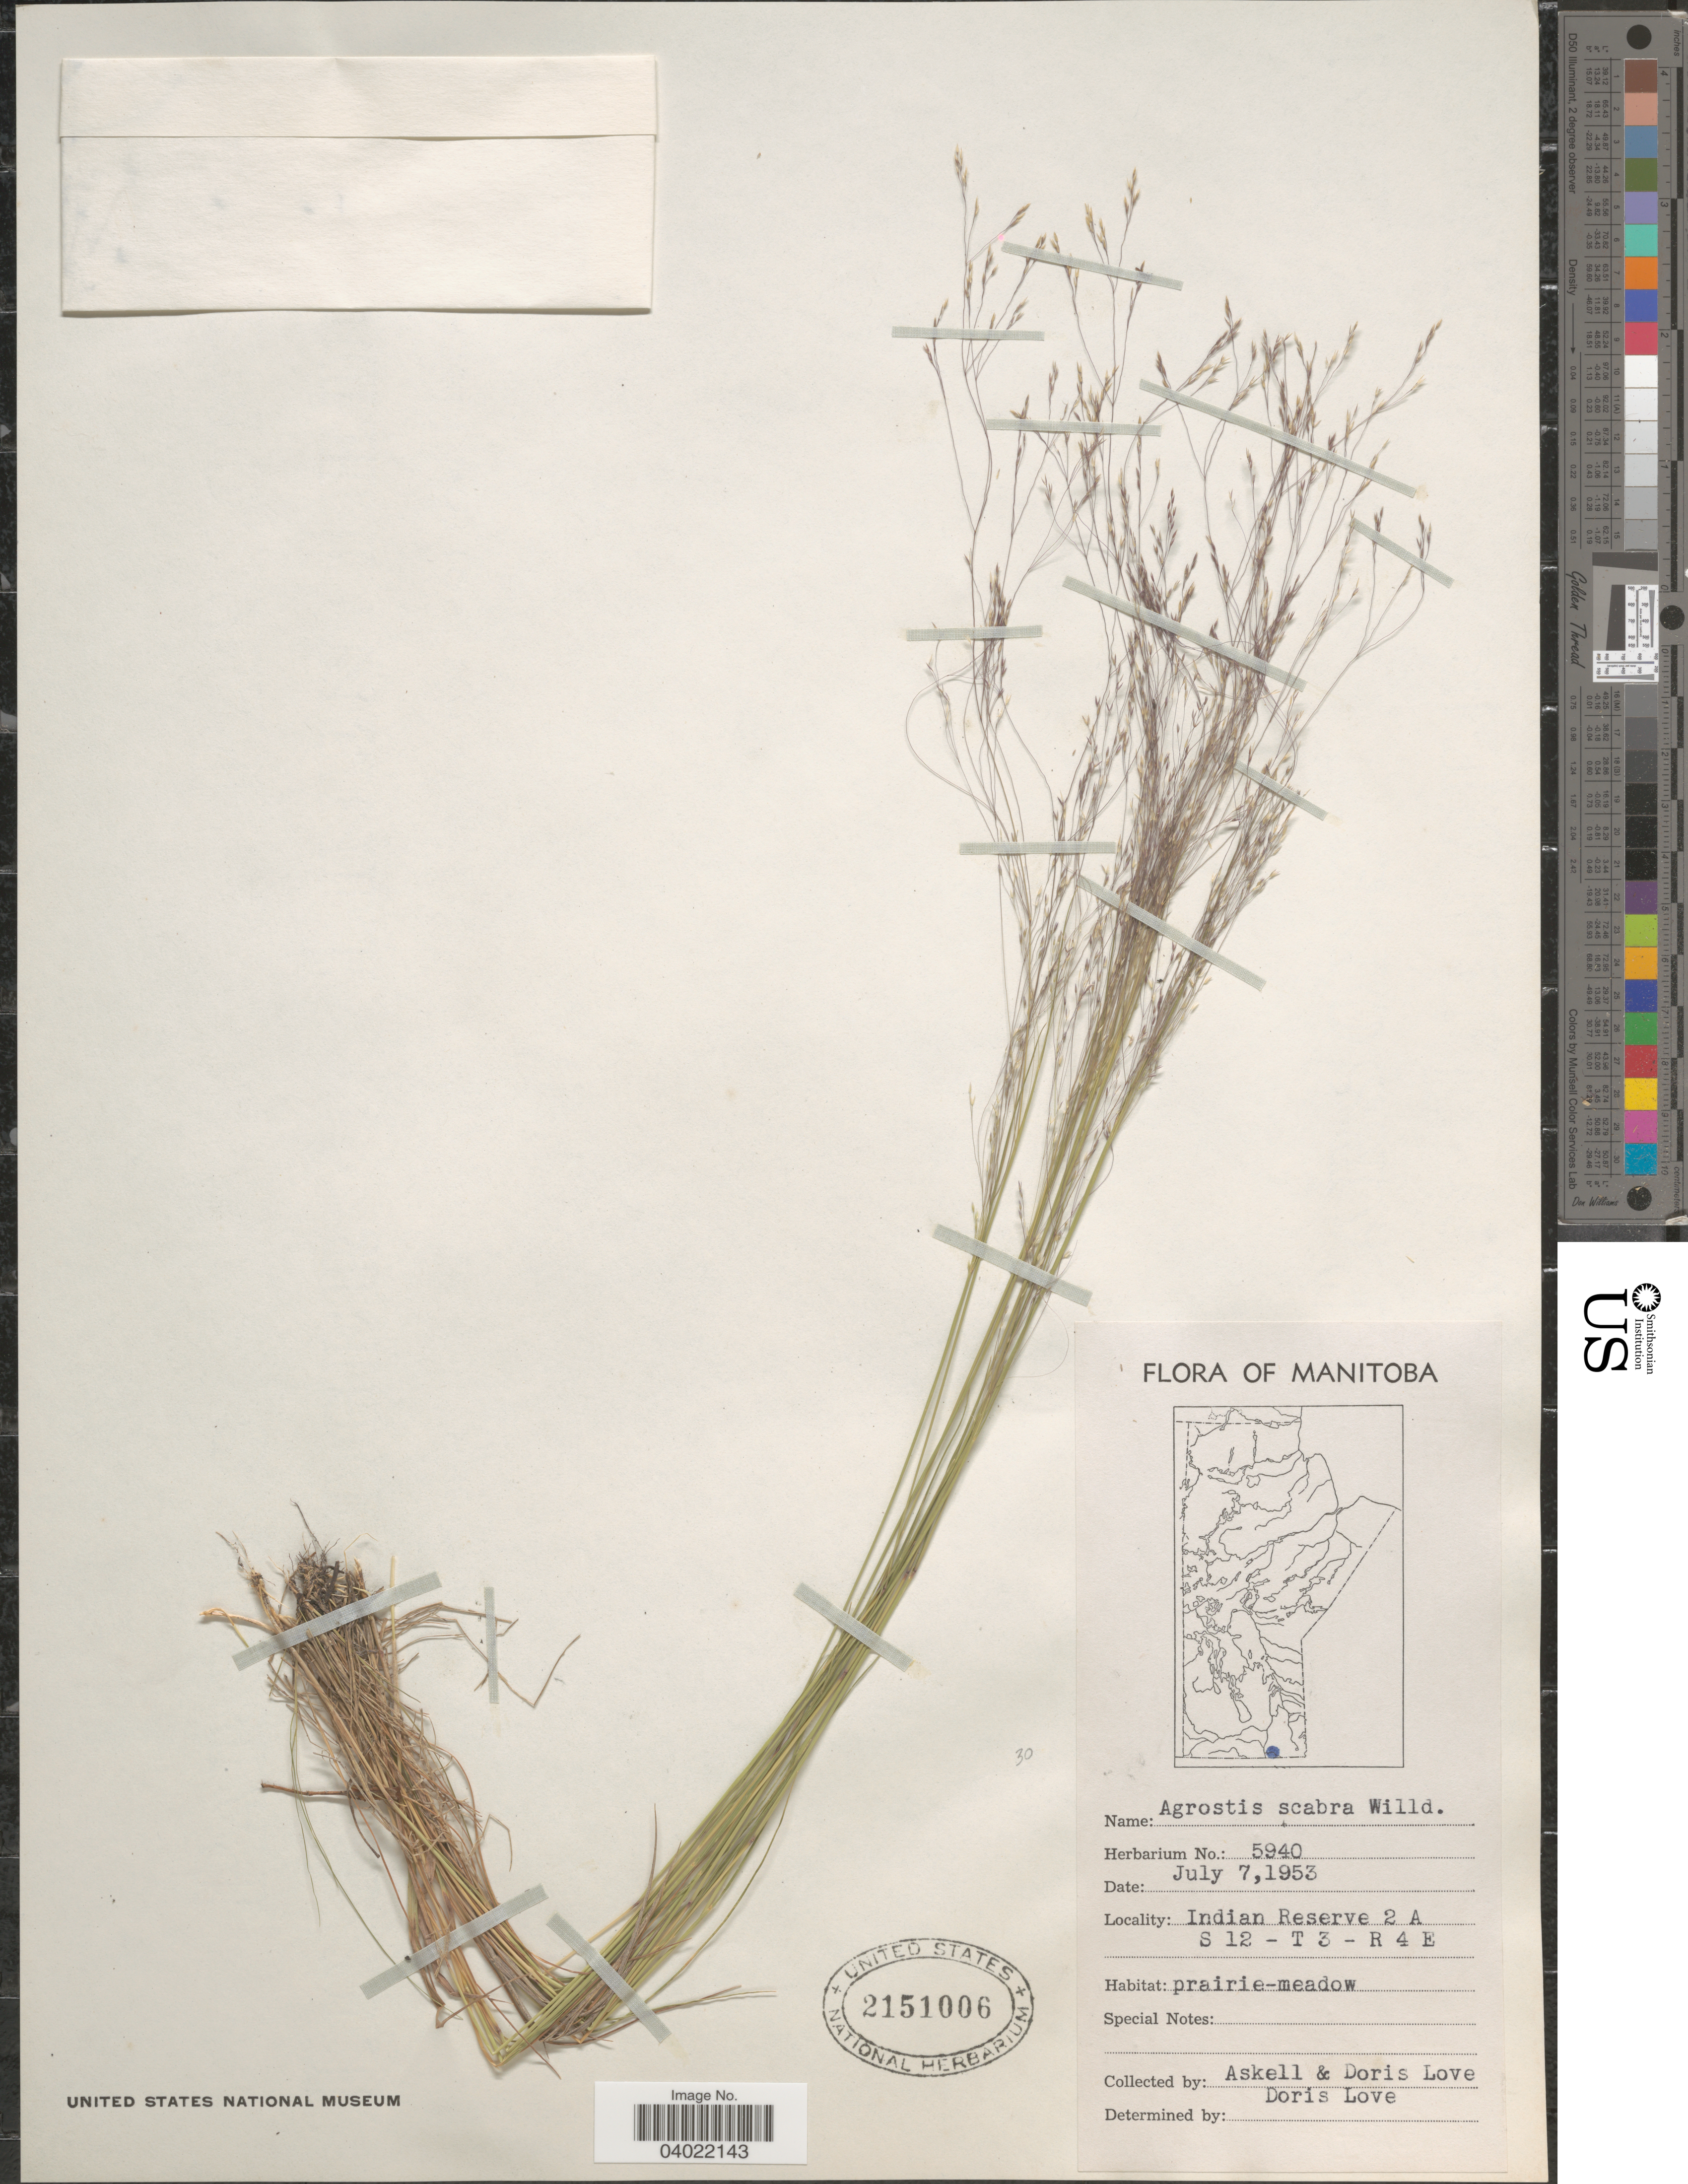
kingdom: Plantae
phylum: Tracheophyta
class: Liliopsida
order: Poales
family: Poaceae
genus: Agrostis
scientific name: Agrostis scabra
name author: Willd.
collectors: Á. Löve & D. Löve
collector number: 5940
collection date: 1953-07-07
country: Canada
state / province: Manitoba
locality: Indian Reserve 2 A. S12 - T3 - R4E.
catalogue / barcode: US 2151006